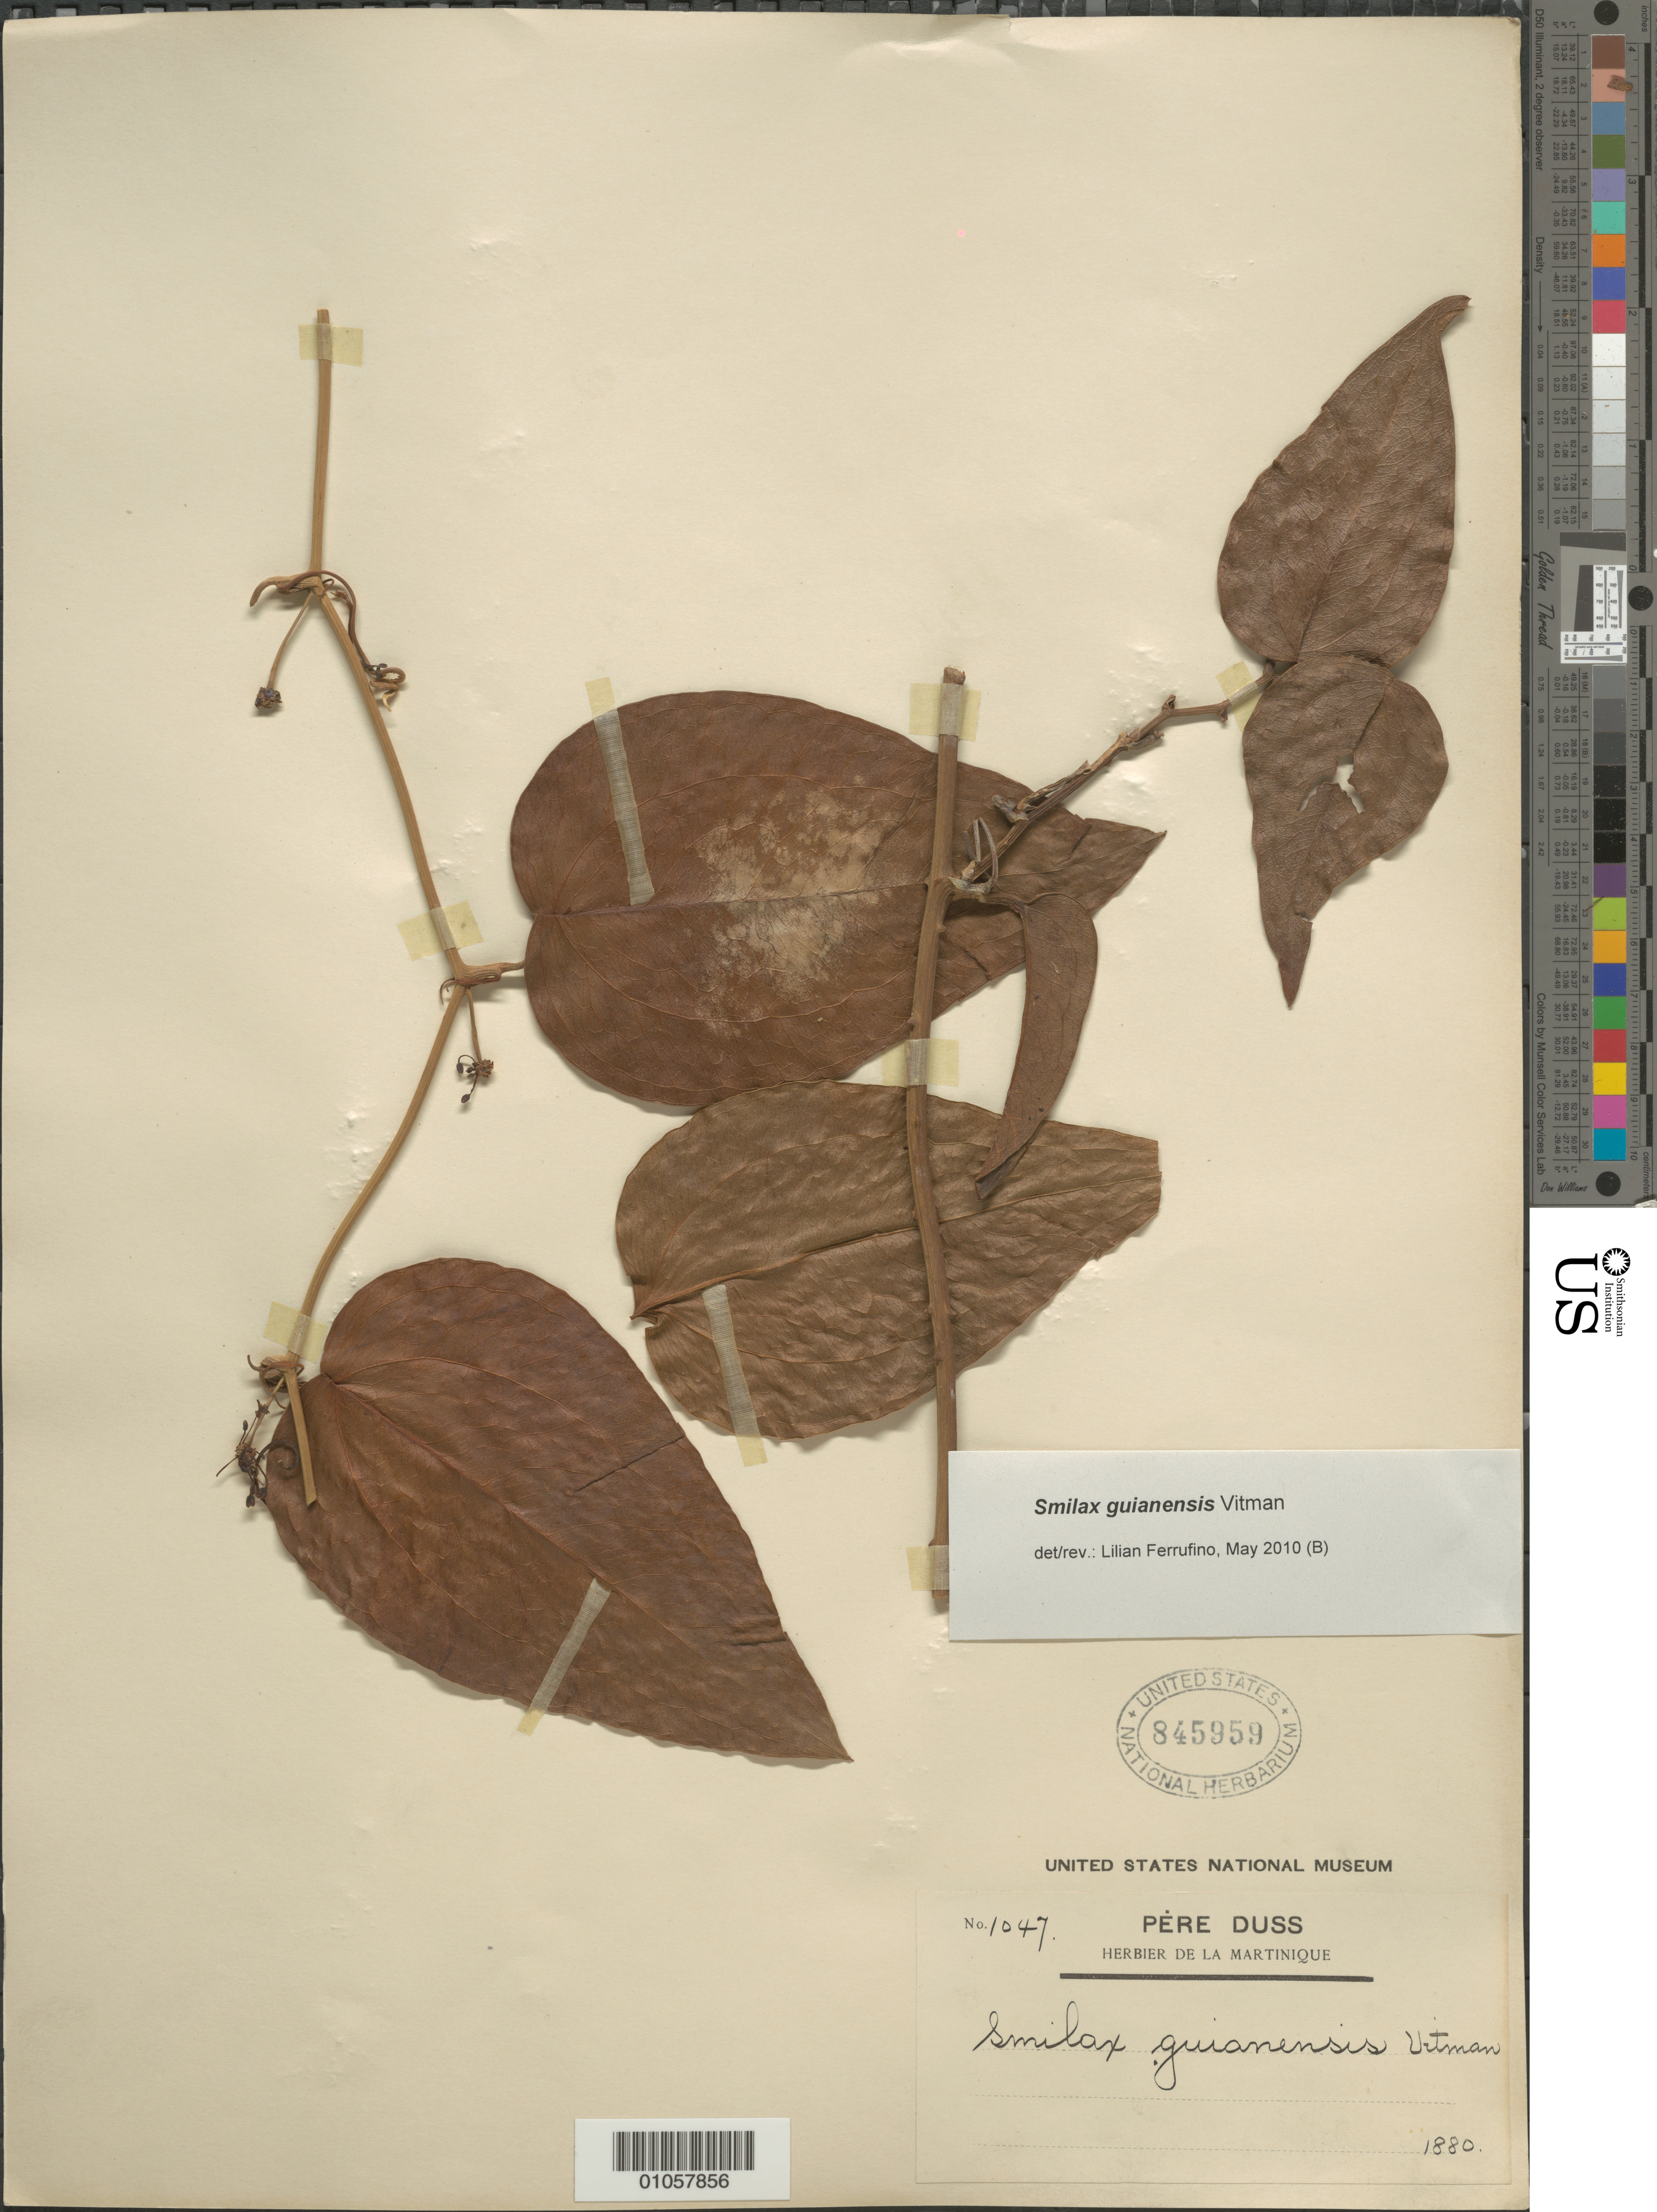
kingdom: Plantae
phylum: Tracheophyta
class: Liliopsida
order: Liliales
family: Smilacaceae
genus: Smilax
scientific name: Smilax guianensis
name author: Vitman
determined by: Ferrufino, L., (USJ), Herbario Universidad de Costa Rica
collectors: Père Duss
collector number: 1047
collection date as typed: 1880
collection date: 1880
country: Martinique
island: Martinique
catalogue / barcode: US 845959